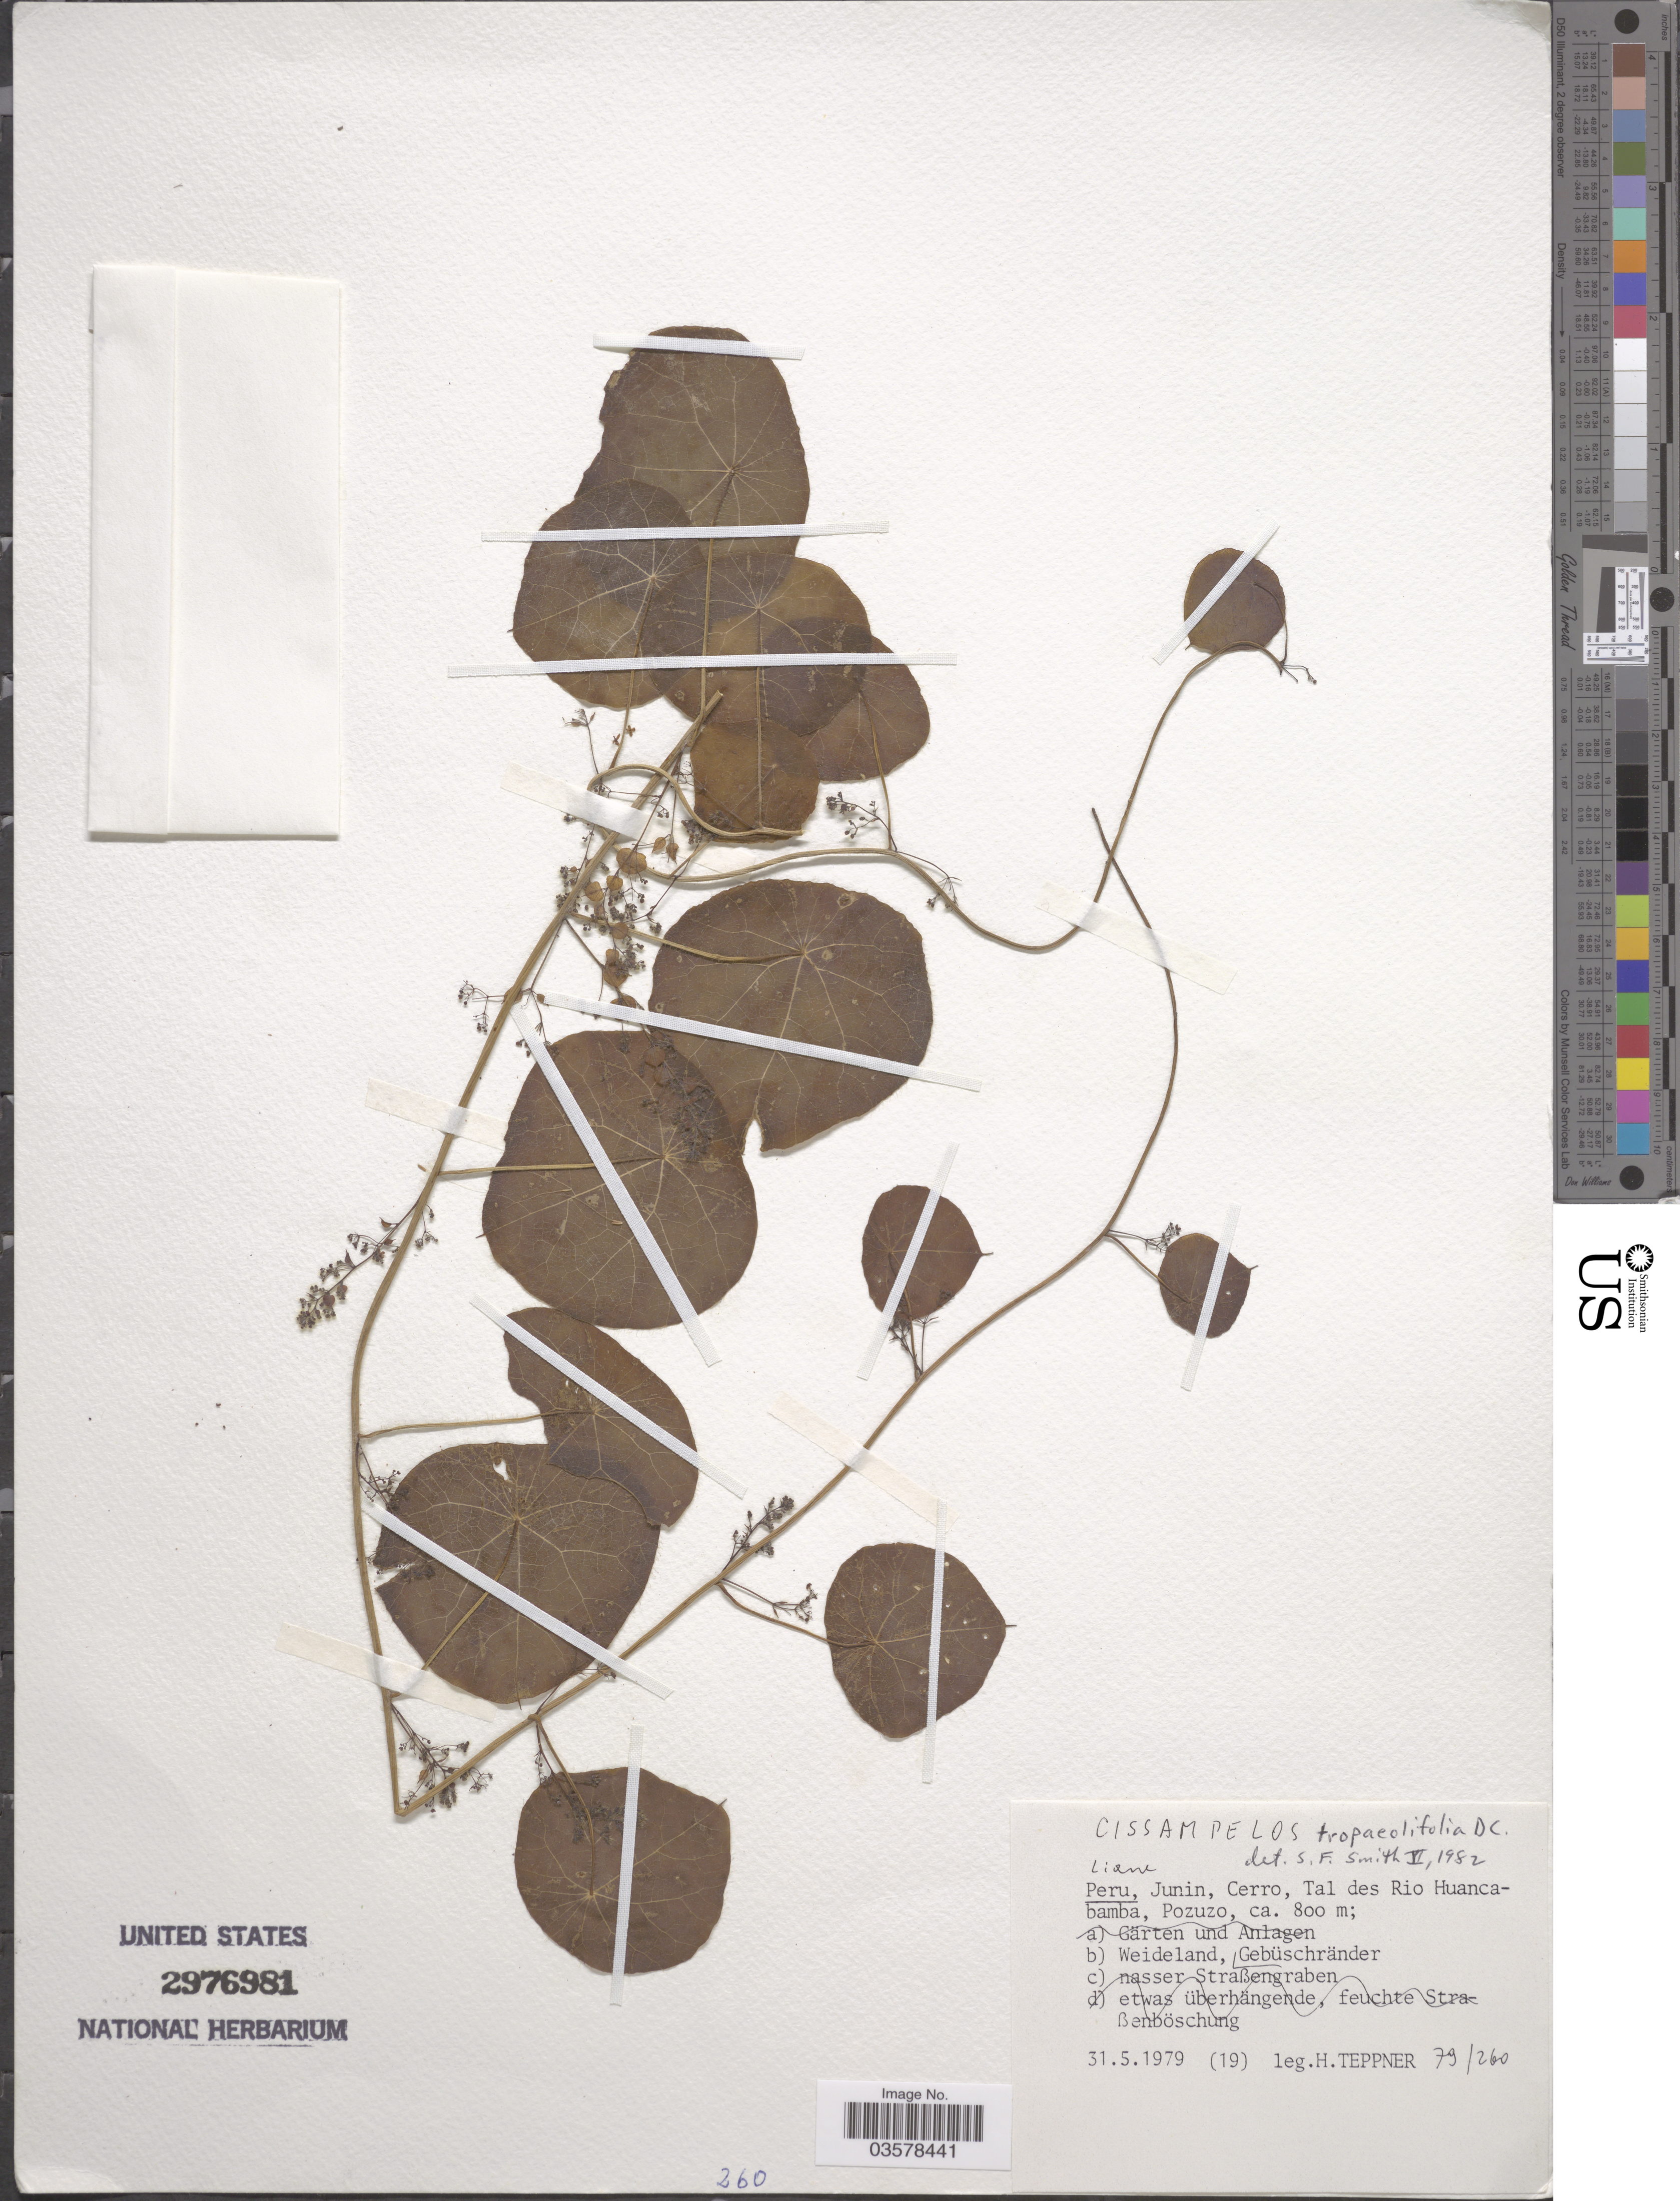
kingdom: Plantae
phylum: Tracheophyta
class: Magnoliopsida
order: Ranunculales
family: Menispermaceae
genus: Cissampelos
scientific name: Cissampelos tropaeolifolia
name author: DC.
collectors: H. Teppner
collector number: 79/260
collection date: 1979-05-31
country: Peru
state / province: Junín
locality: Cerro, Tal des Rio Huancabamba, Pozuzo. Weideland, Gebüschränder.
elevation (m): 800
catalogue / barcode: US 2976981